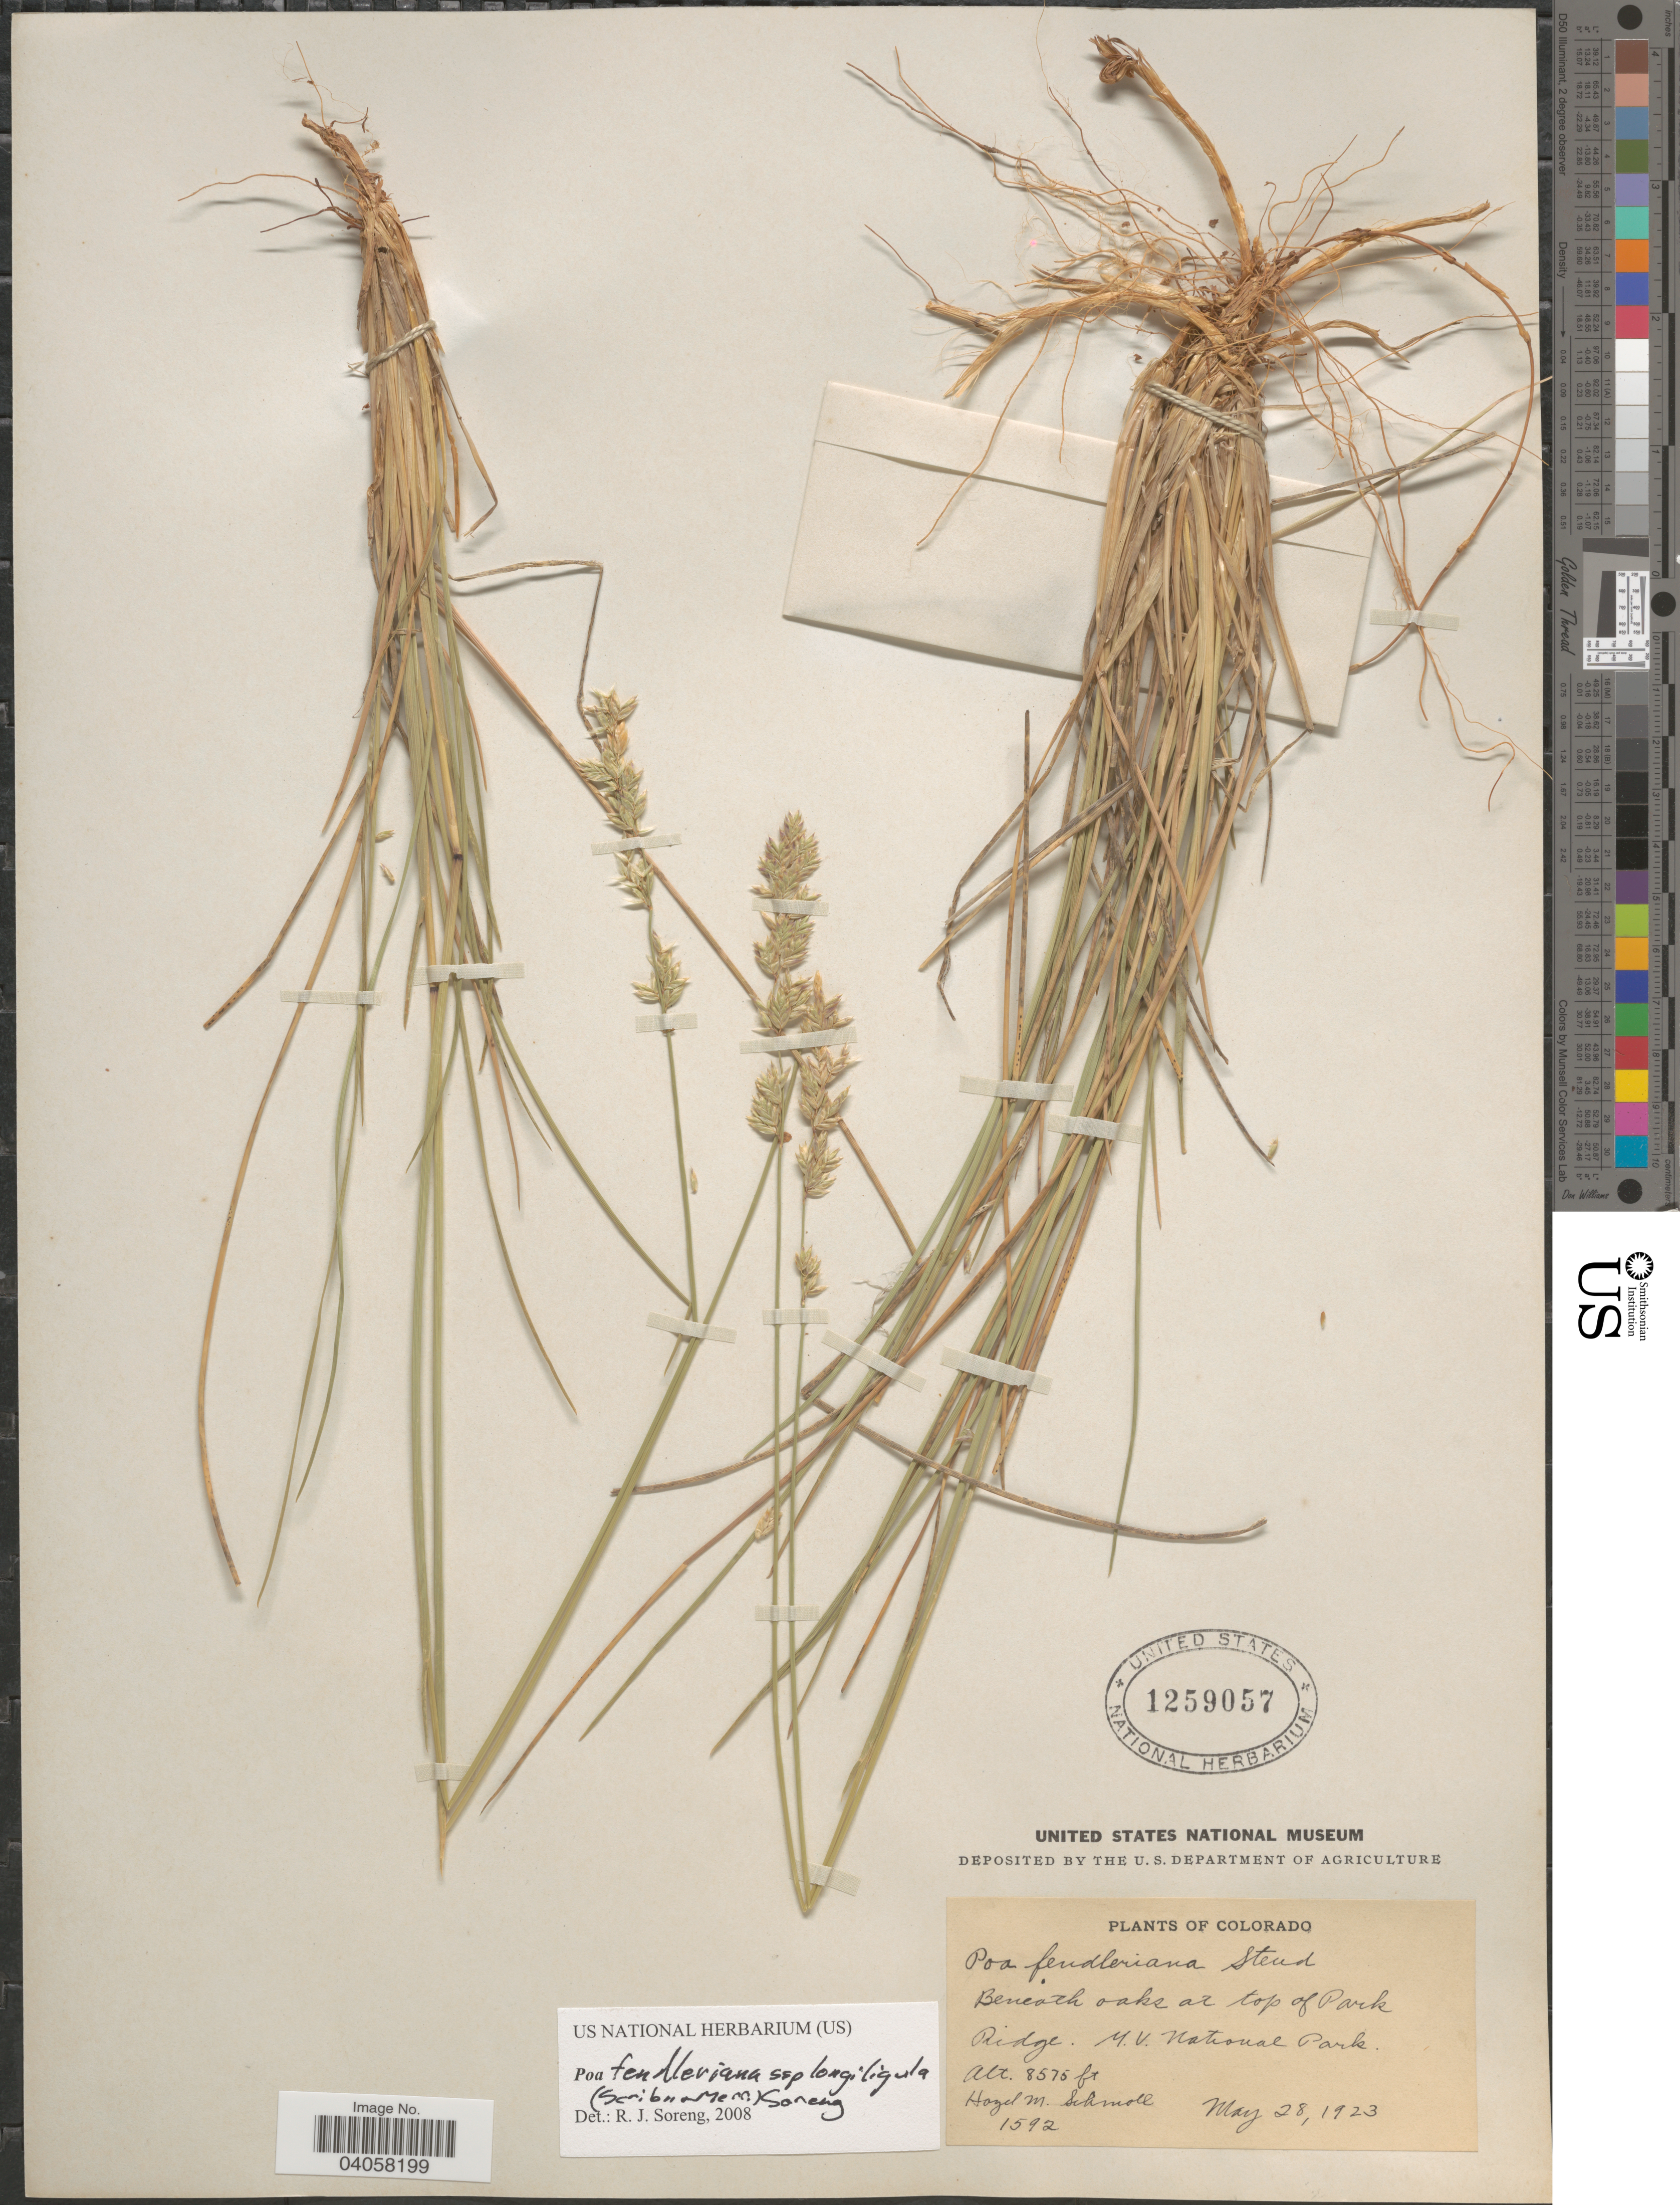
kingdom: Plantae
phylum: Tracheophyta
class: Liliopsida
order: Poales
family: Poaceae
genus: Poa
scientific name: Poa fendleriana subsp. longiligula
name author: (Scribn. & T.A. Williams) Soreng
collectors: H. Schmoll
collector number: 1592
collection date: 1923-05-28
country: United States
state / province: Colorado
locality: Beneath oaks at top of Park Ridge. M. V. National Park.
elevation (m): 2614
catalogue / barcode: US 1259057